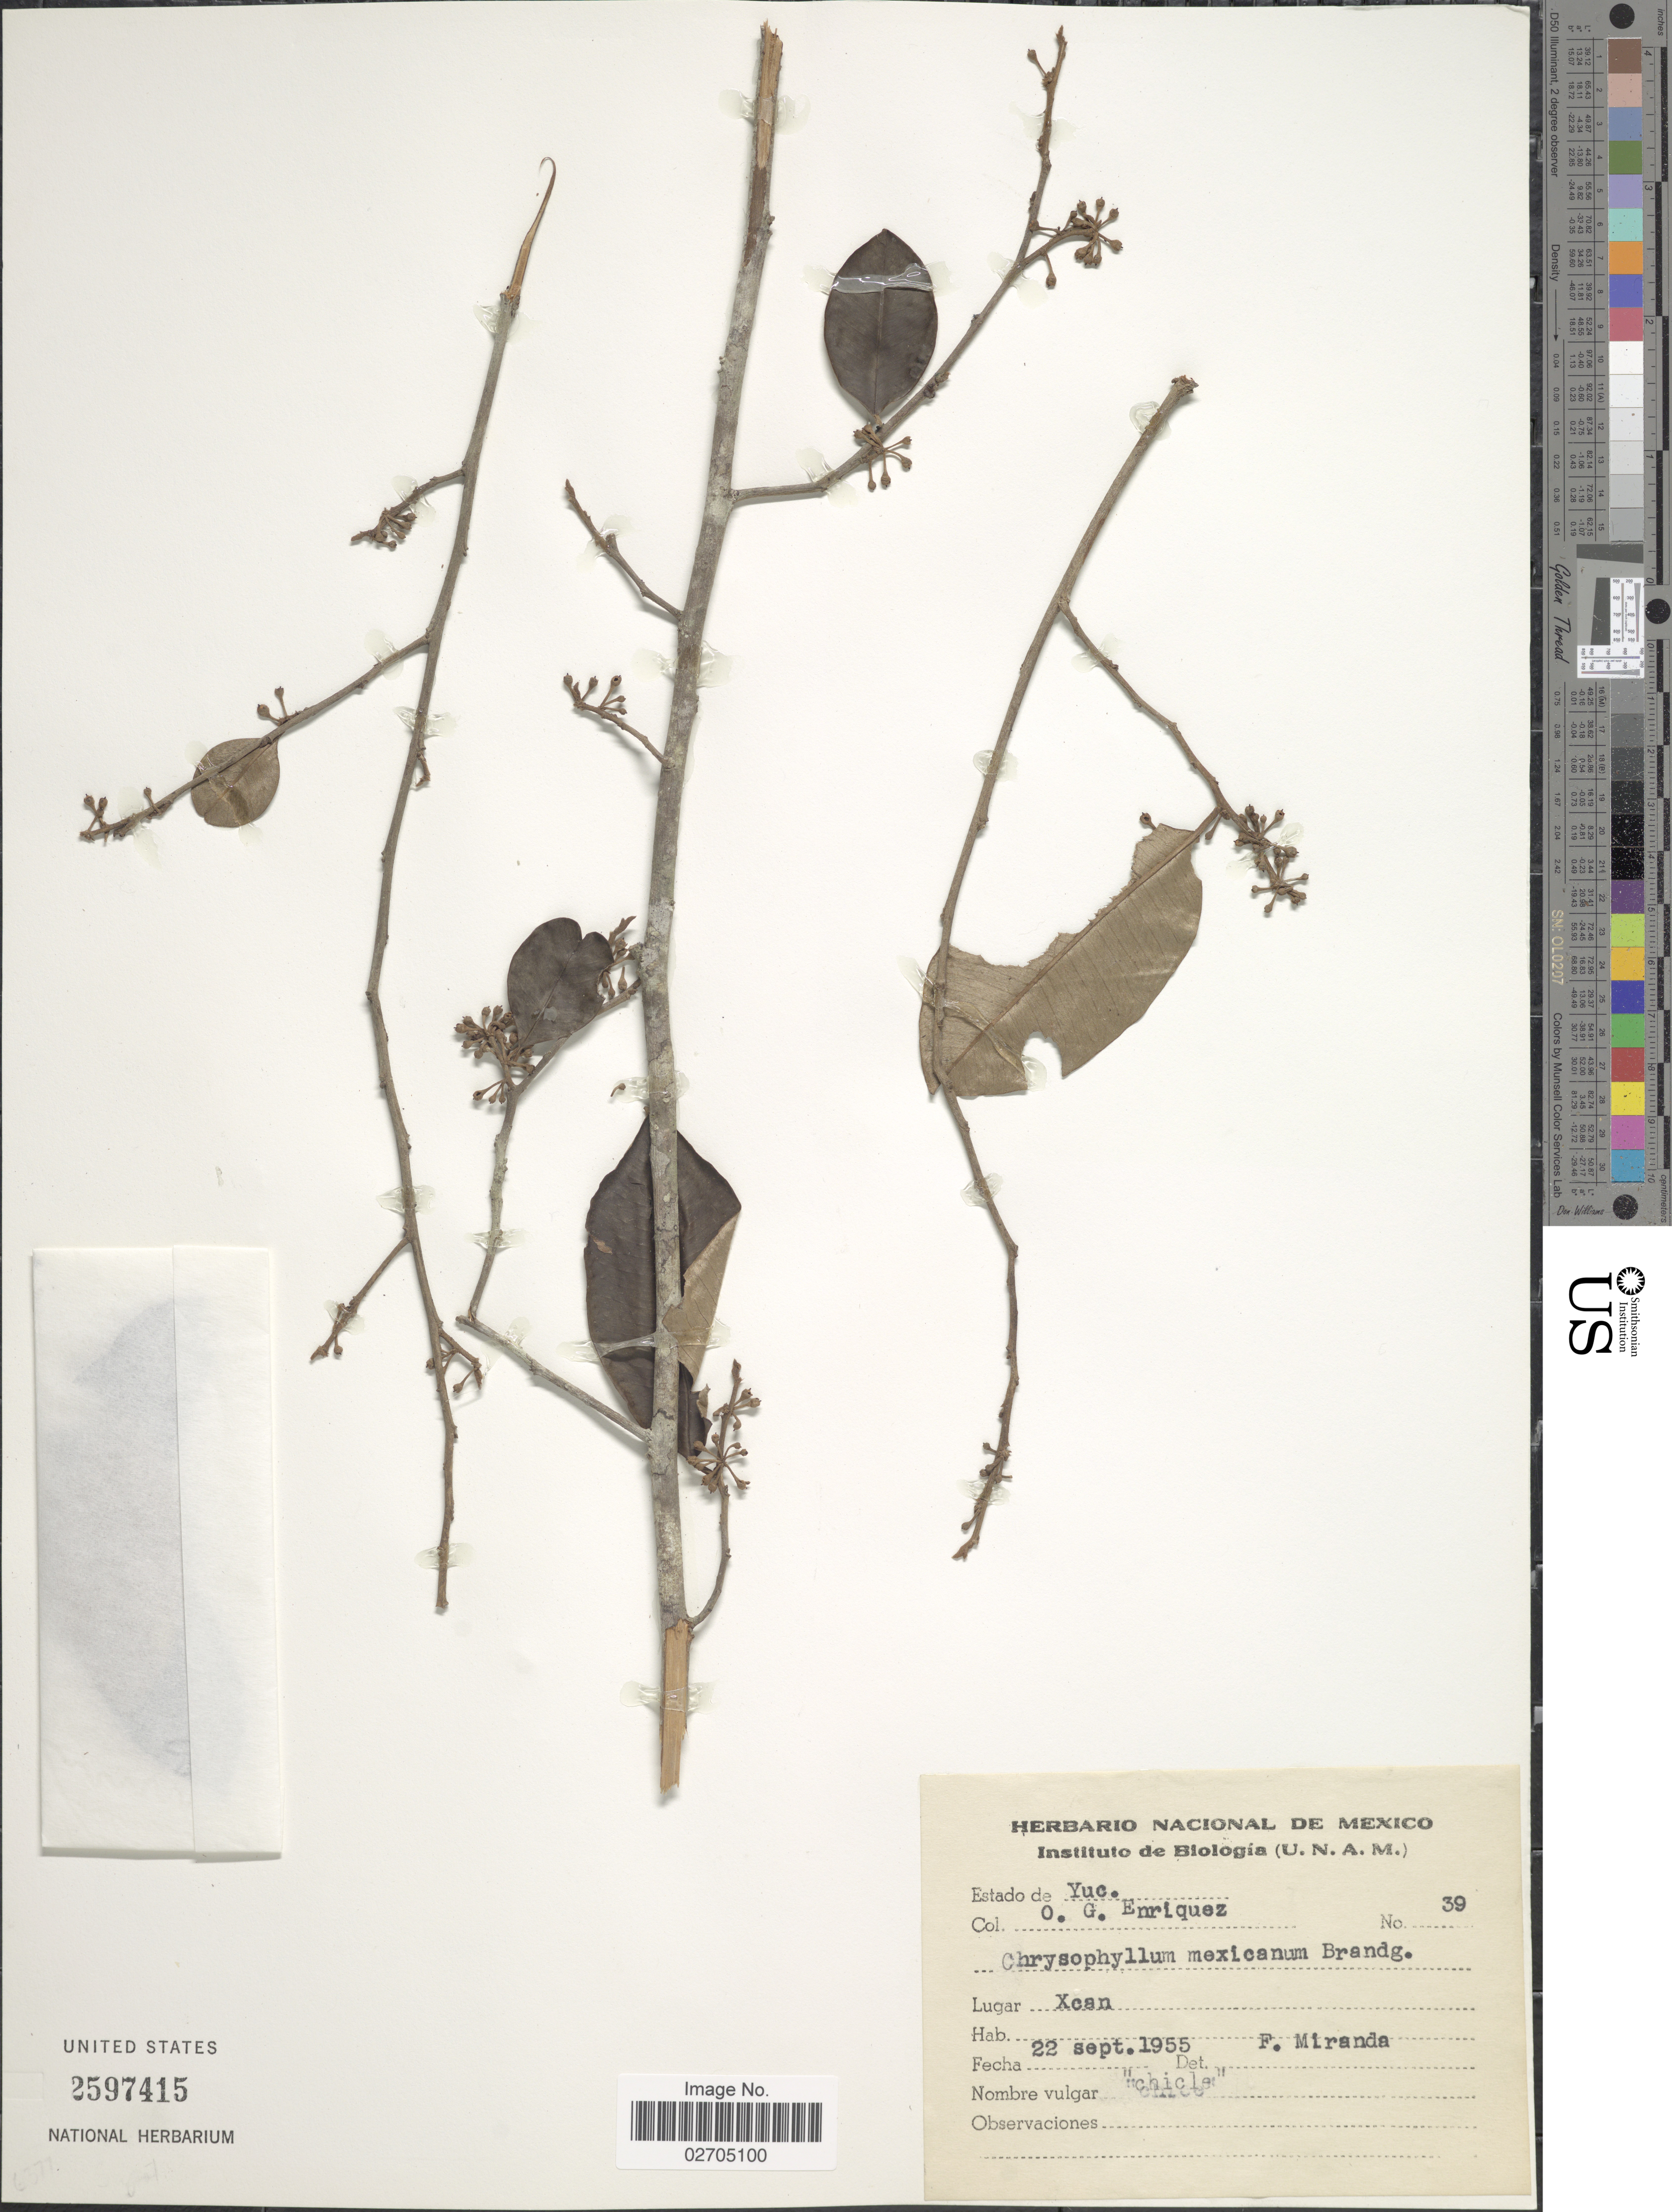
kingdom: Plantae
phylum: Tracheophyta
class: Magnoliopsida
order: Ericales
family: Sapotaceae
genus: Chrysophyllum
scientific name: Chrysophyllum mexicanum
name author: Brandegee ex Standl.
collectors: O. Enriquez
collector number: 39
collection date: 1955-09-22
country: Mexico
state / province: Yucatán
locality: Xcan, F. Miranda [unsure placement]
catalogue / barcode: US 2597415